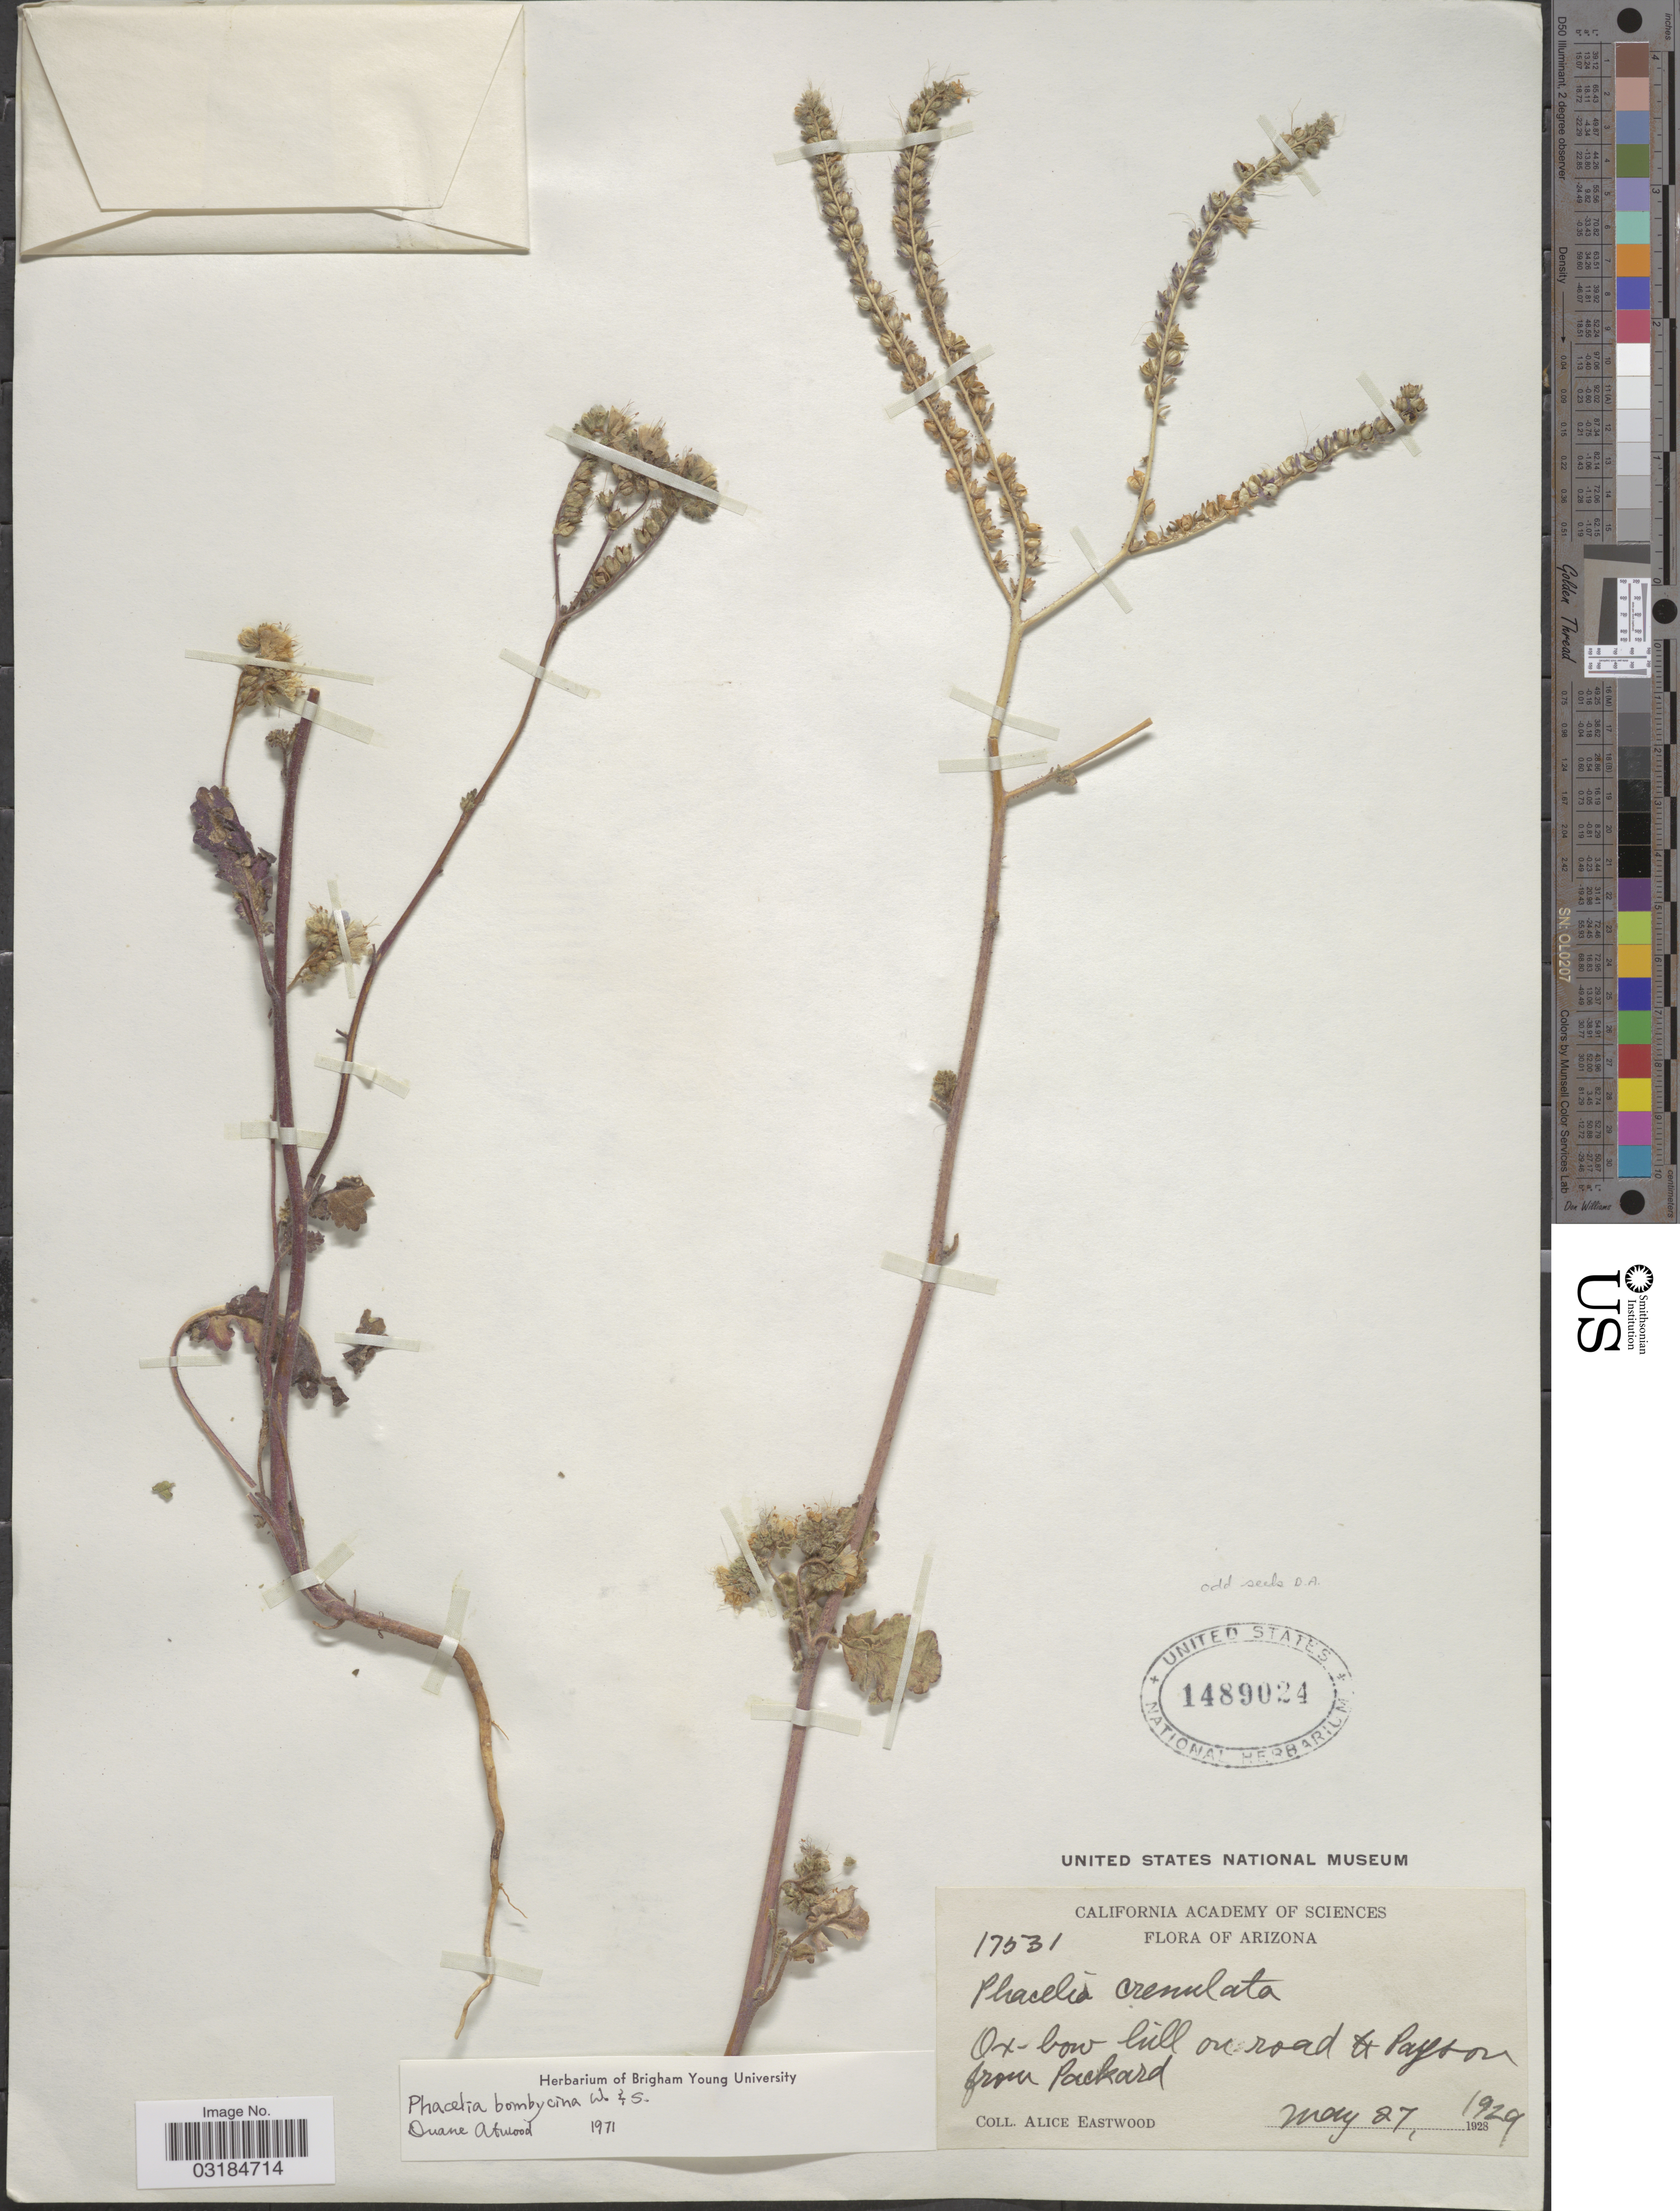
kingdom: Plantae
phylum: Tracheophyta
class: Magnoliopsida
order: Boraginales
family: Hydrophyllaceae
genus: Phacelia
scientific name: Phacelia bombycina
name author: Wooton & Standl.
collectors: A. Eastwood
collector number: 17531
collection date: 1929-05-27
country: United States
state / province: Arizona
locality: Ox-bow hill on road to Payson from Packard.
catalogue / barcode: US 1489024